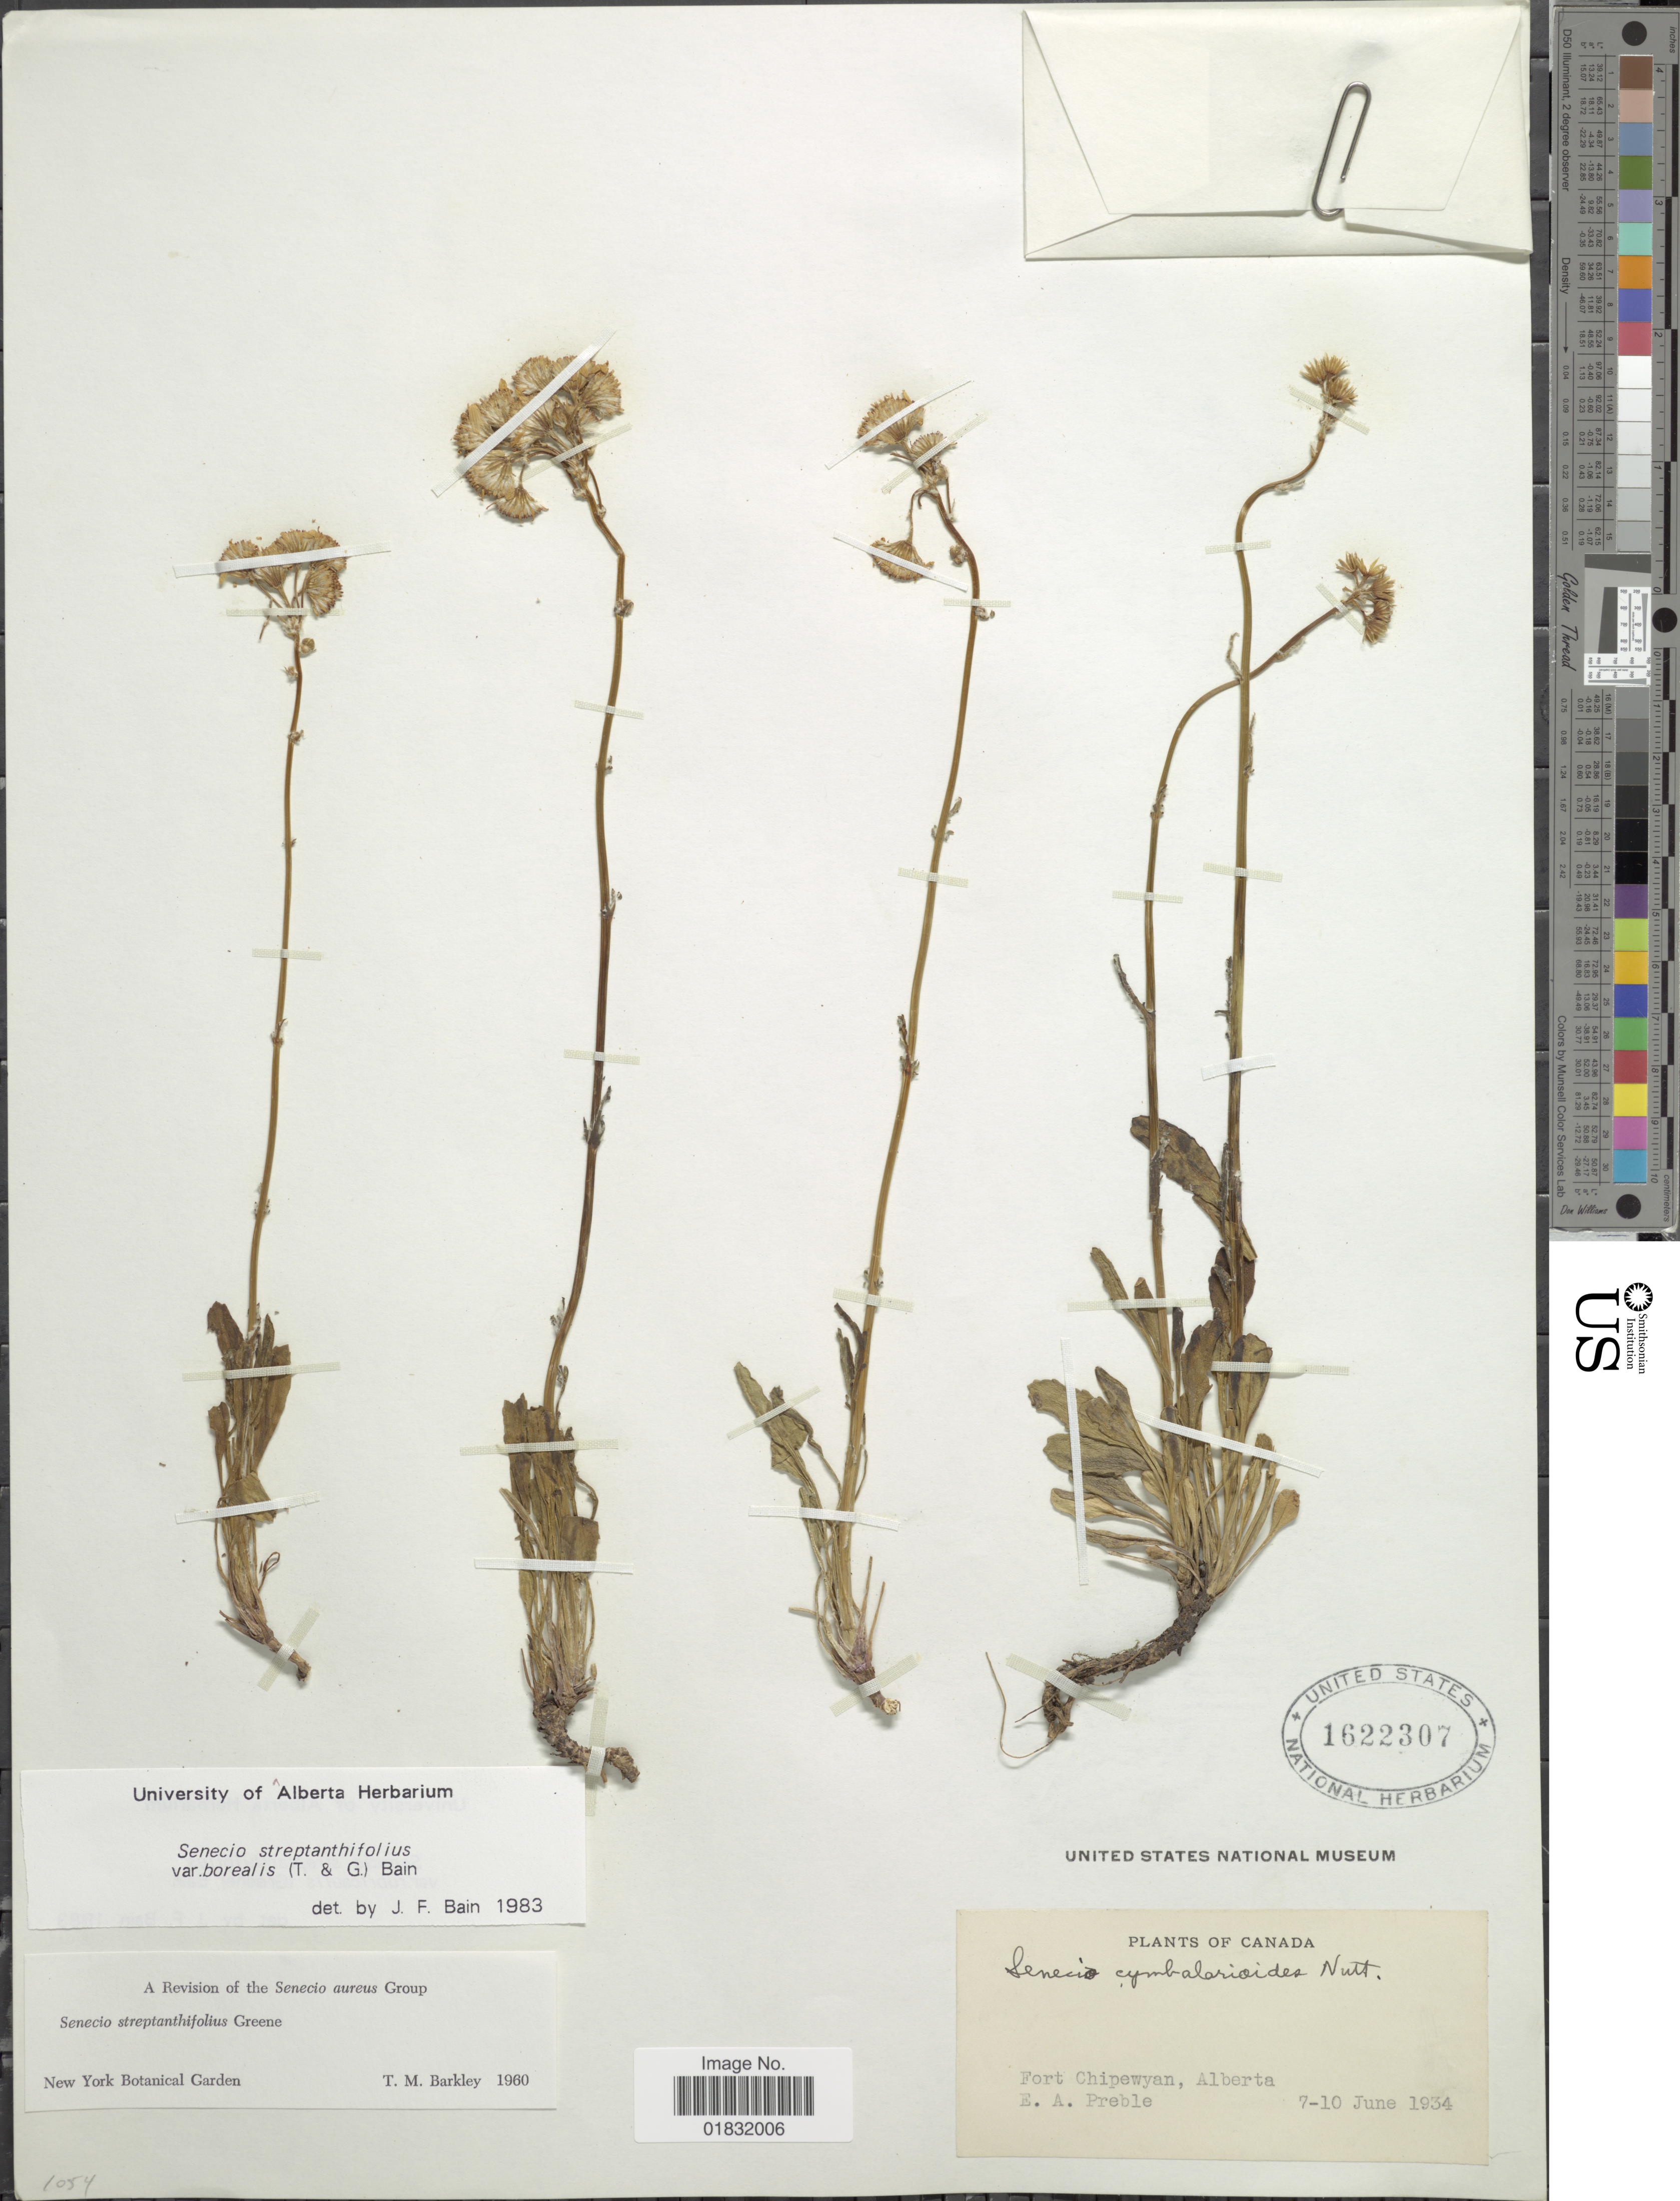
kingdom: Plantae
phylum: Tracheophyta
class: Magnoliopsida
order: Asterales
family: Asteraceae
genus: Packera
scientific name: Packera streptanthifolia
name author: (Greene) W.A. Weber & Á. Löve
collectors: E. Preble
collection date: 1934-06-07/1934-06-10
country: Canada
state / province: Alberta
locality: Fort Chipewyan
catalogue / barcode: US 1622307